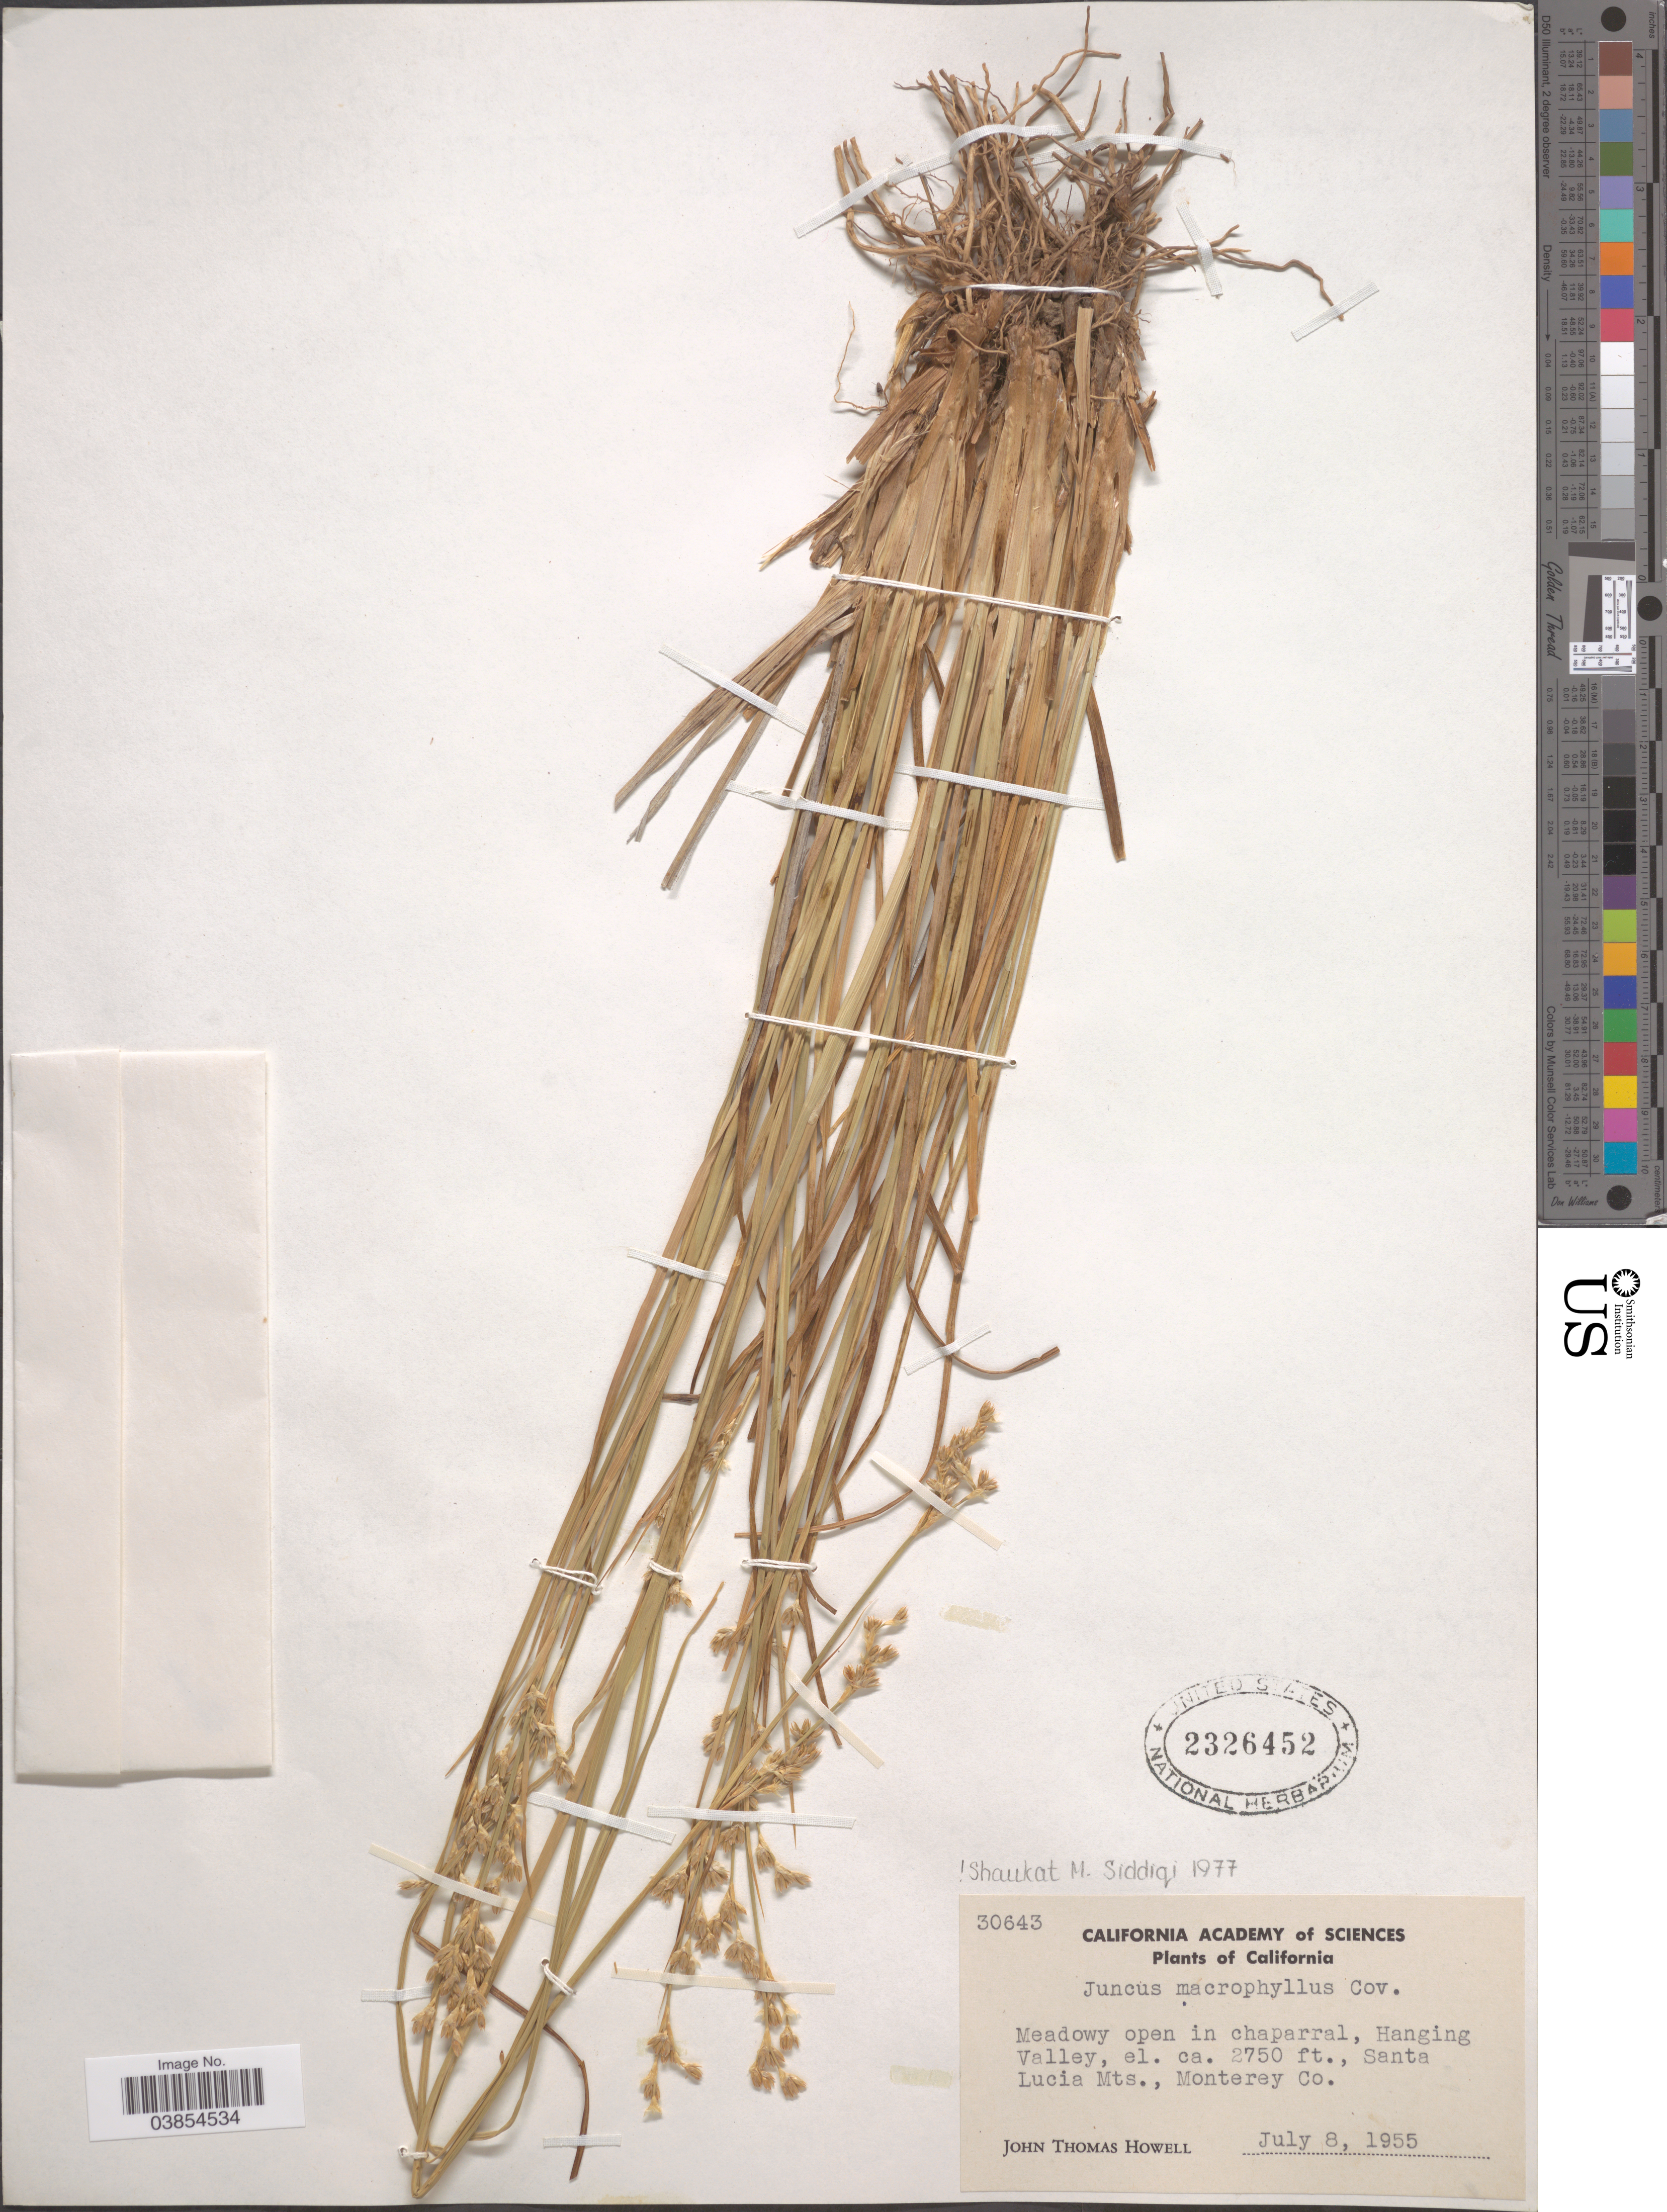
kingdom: Plantae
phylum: Tracheophyta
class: Liliopsida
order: Poales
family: Juncaceae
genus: Juncus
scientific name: Juncus macrophyllus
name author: Coville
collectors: J. T. Howell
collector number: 30643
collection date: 1955-07-08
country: United States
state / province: California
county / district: Monterey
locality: Hanging Valley, Santa Lucia Mts., Monterey Co.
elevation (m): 838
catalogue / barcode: US 2326452